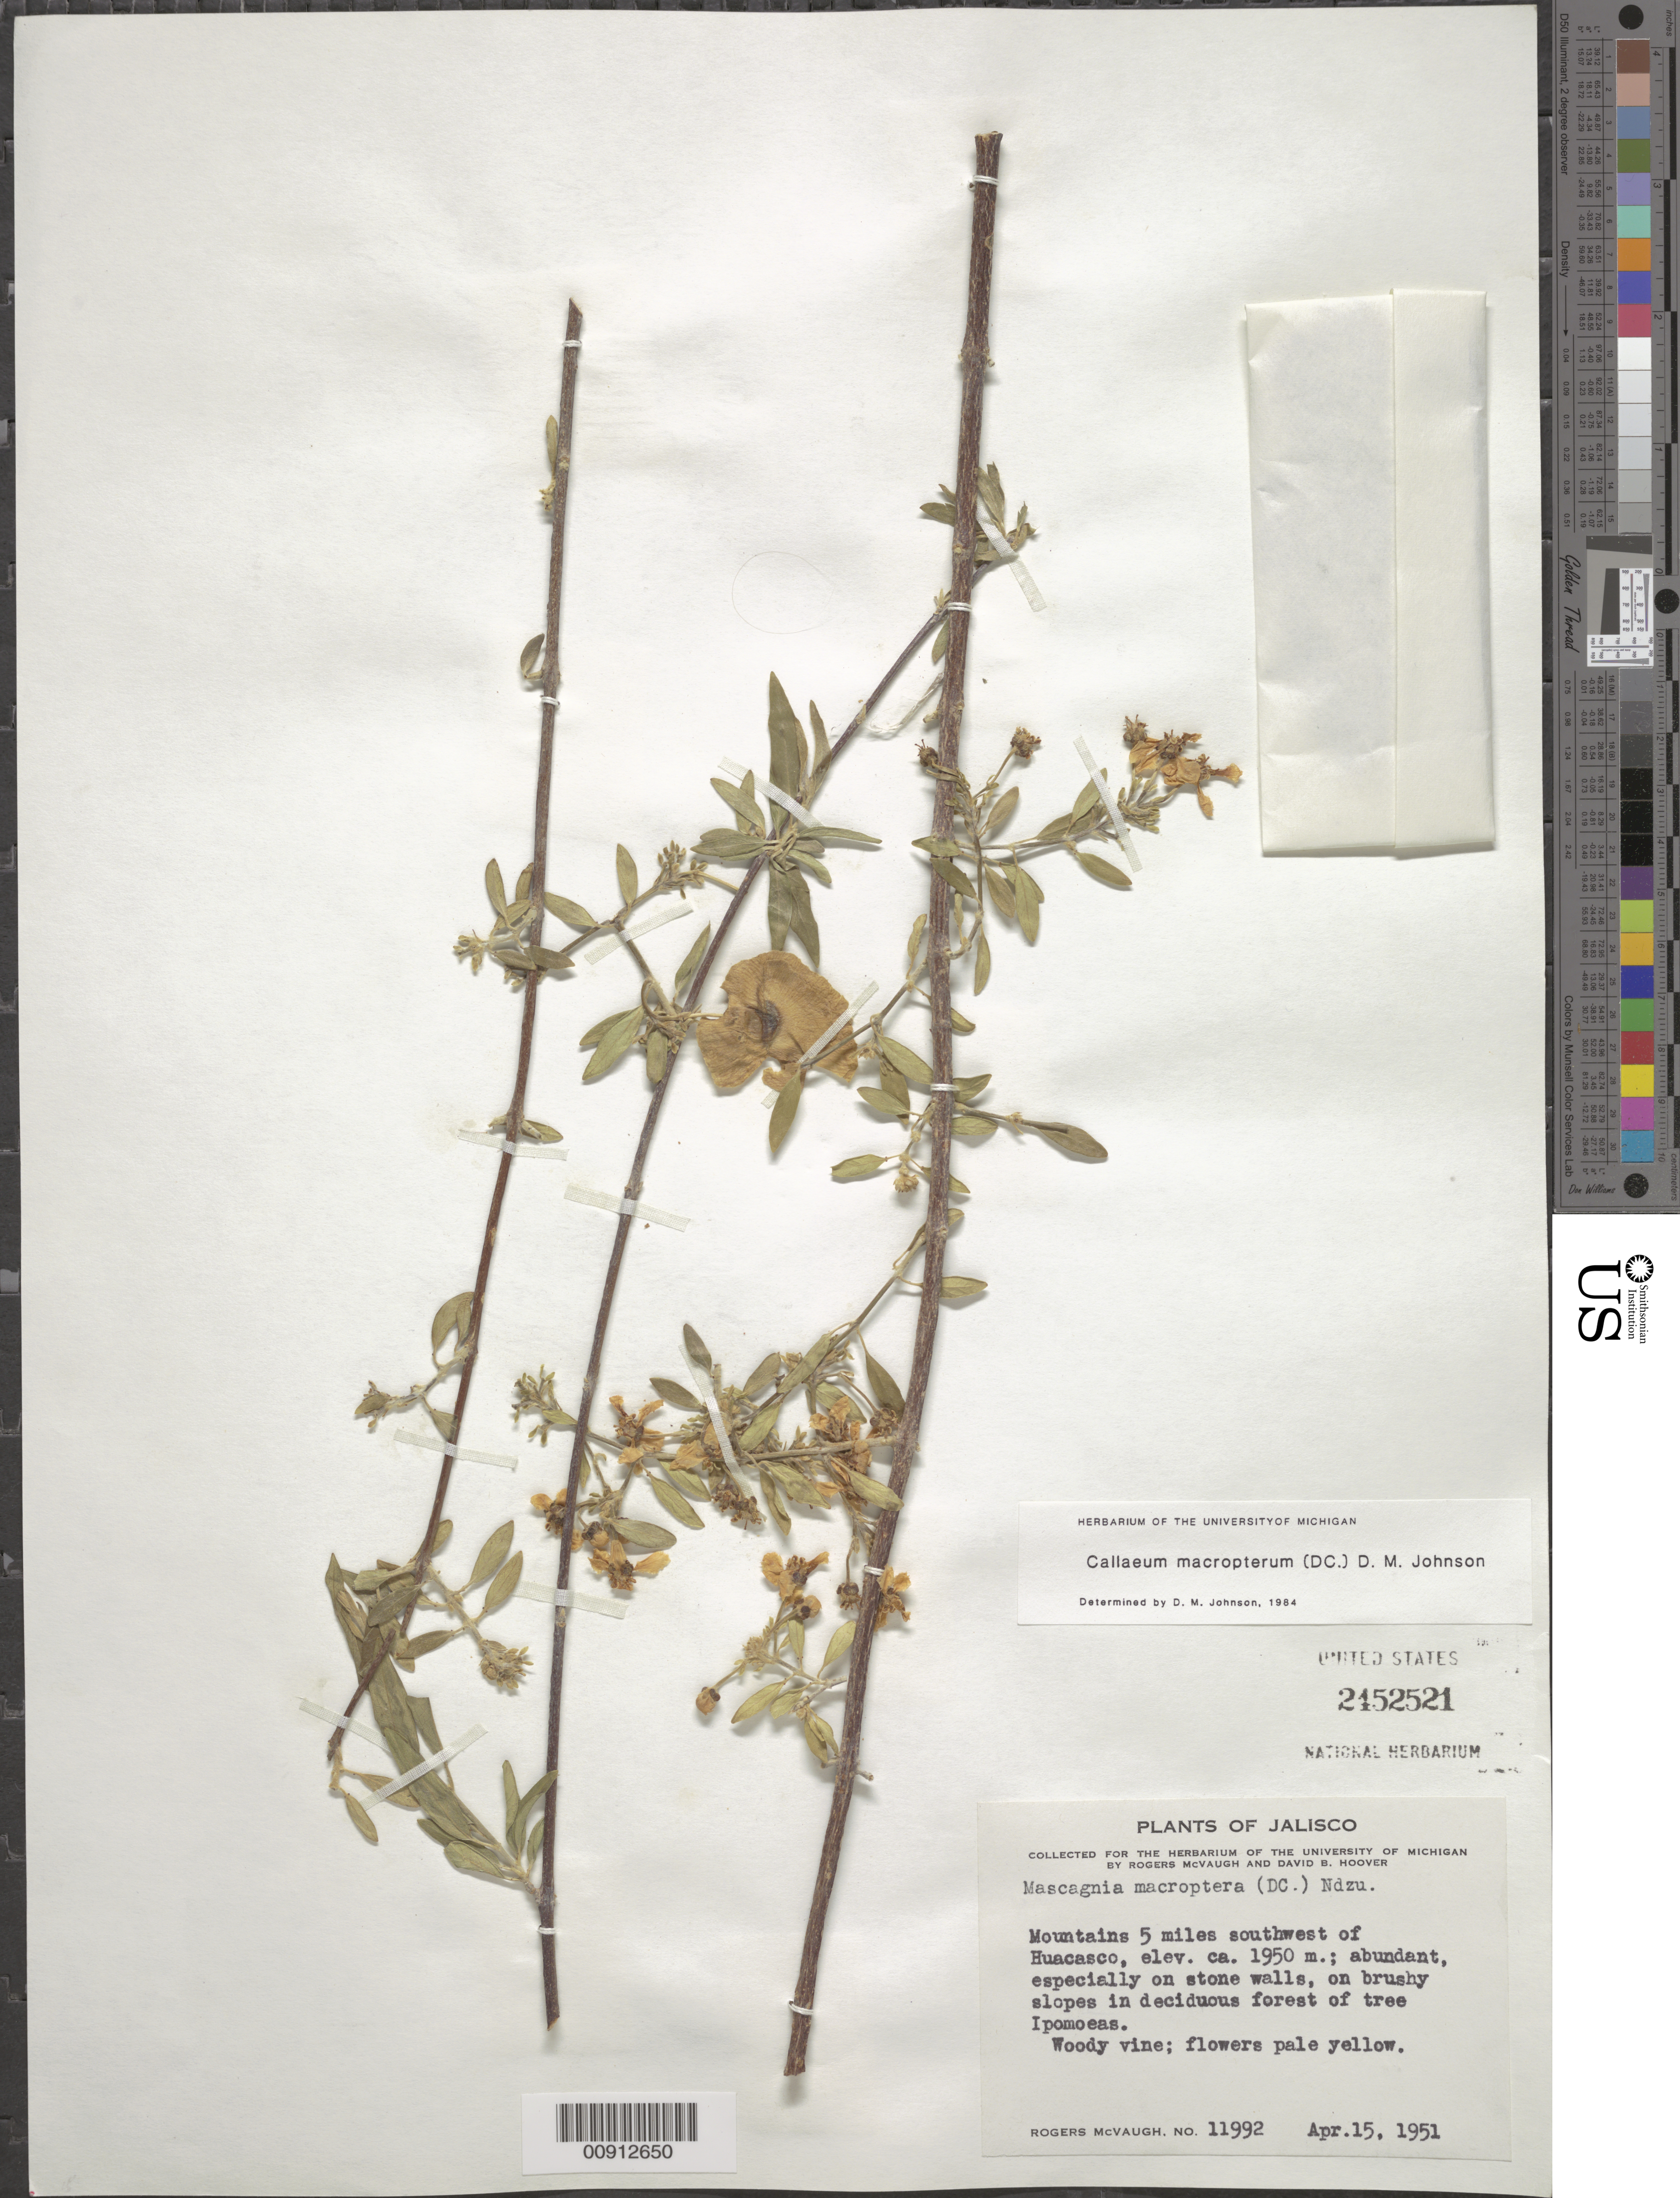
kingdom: Plantae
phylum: Tracheophyta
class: Magnoliopsida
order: Malpighiales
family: Malpighiaceae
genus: Callaeum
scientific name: Callaeum macropterum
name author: (Moc. & Sessé ex DC.) D.M. Johnson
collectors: R. McVaugh & D. B. Hoover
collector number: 11992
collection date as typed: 15 Apr 1951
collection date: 1951-04-15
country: Mexico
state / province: Jalisco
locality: Mountains 5 miles southwest of Huacasco.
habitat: Abundant, especially on stone walls, on bushy slopes in deciduous forest of tree Ipomoeas.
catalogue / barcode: US 2452521